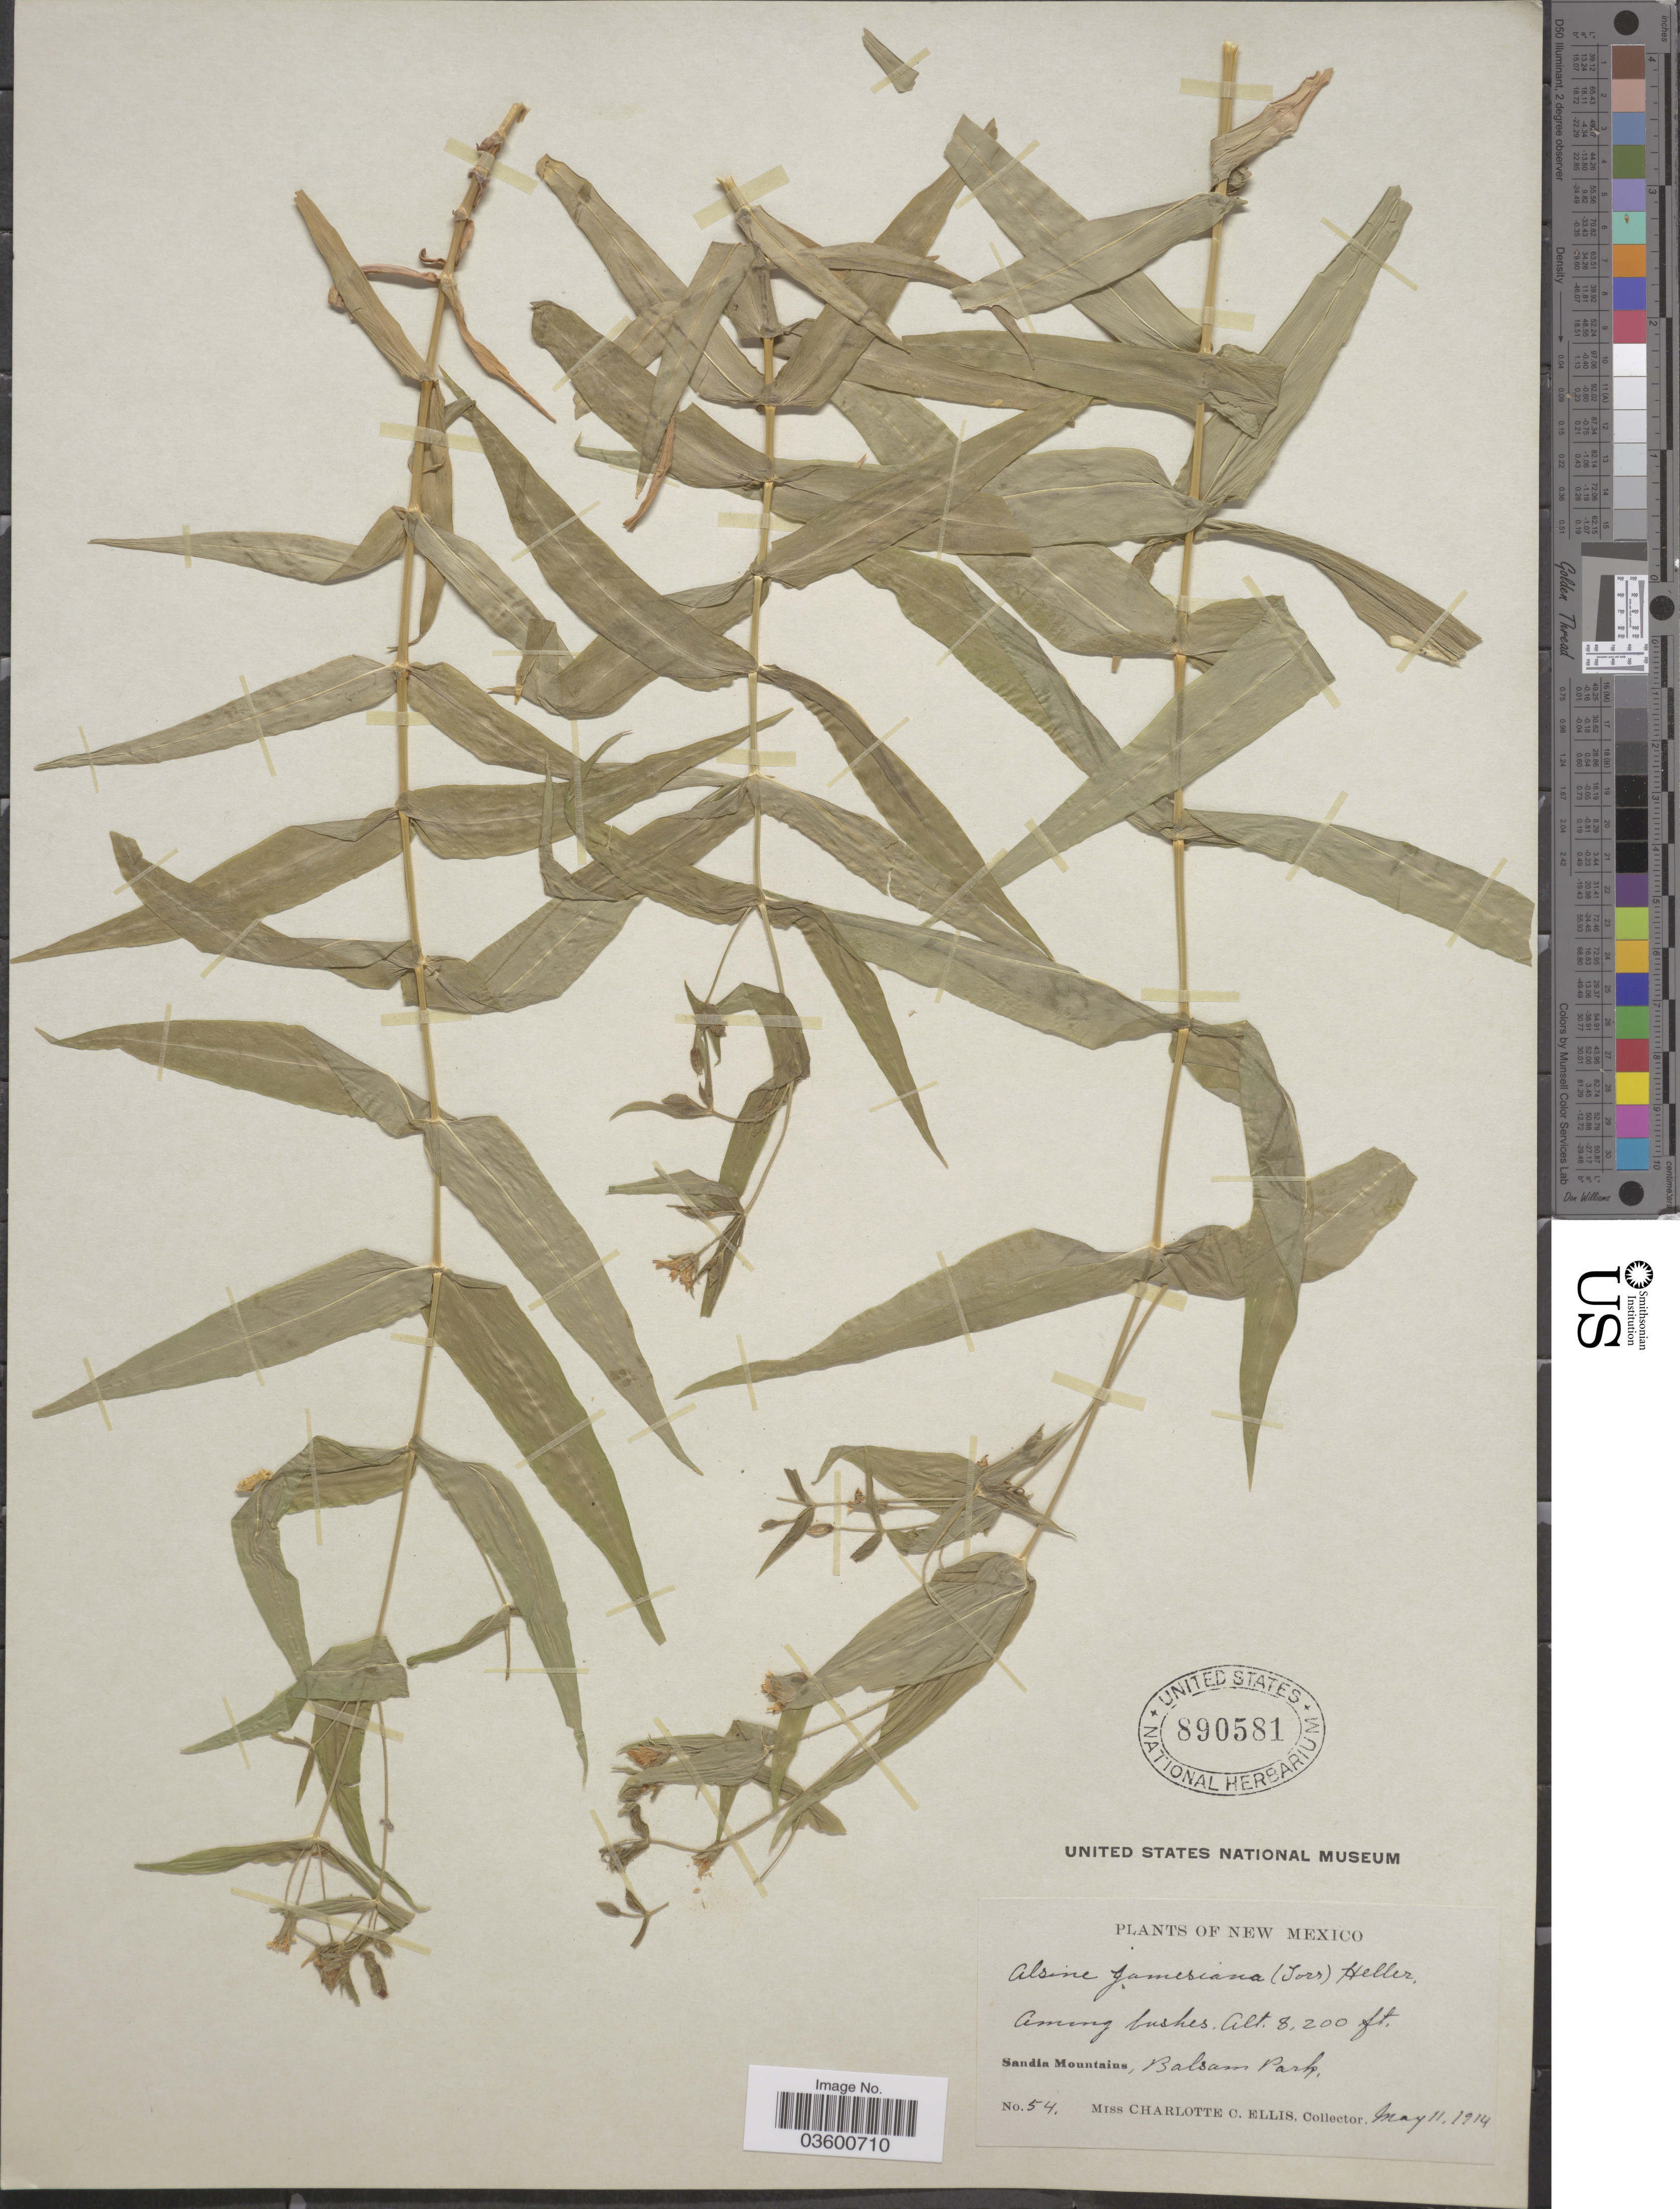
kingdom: Plantae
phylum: Tracheophyta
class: Magnoliopsida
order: Caryophyllales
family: Caryophyllaceae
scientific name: Torreyostellaria jamesiana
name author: (Torr.) Gang Yao et al.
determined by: Strong, M. T., (US), Smithsonian Institution - National Museum of Natural History (UNITED STATES)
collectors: C. C. Ellis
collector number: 54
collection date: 1914-05-11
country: United States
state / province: New Mexico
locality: Sandia Mountains, Balsam Park.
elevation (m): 2499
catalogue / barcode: US 890581